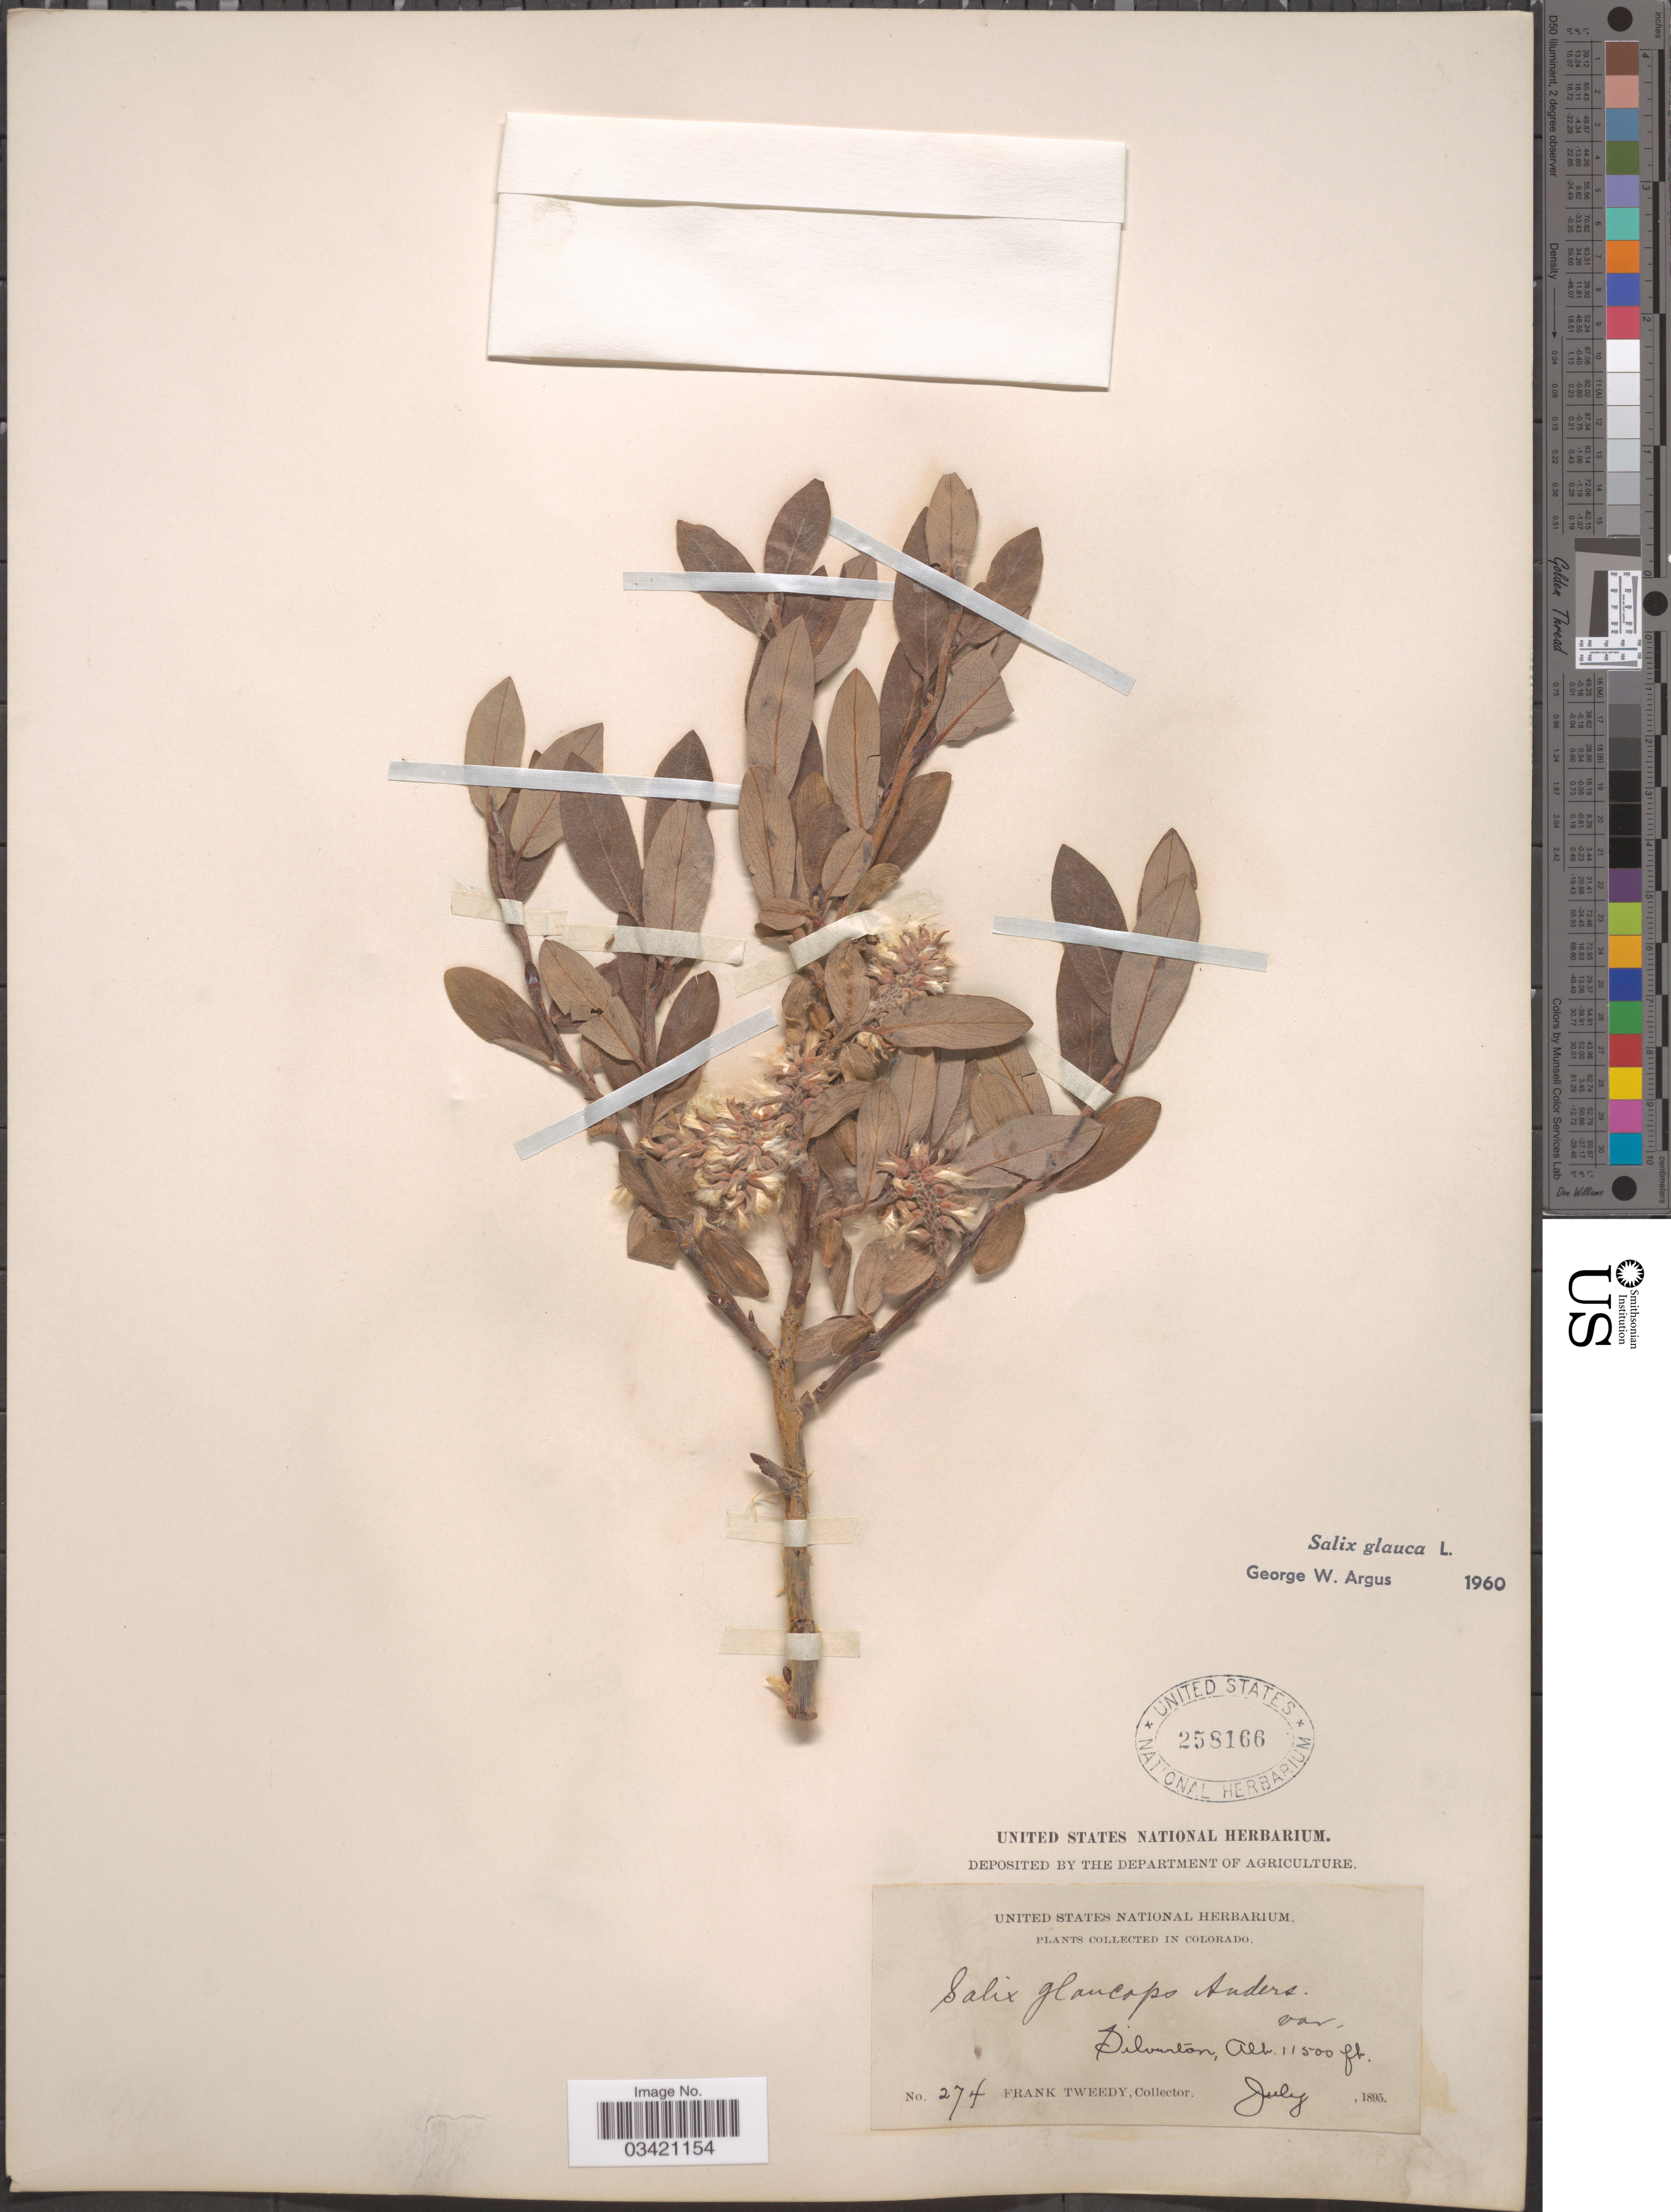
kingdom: Plantae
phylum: Tracheophyta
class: Magnoliopsida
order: Malpighiales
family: Salicaceae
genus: Salix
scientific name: Salix glauca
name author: L.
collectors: F. Tweedy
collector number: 274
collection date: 1895-07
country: United States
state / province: Colorado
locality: Silverton.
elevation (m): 3505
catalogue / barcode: US 258166